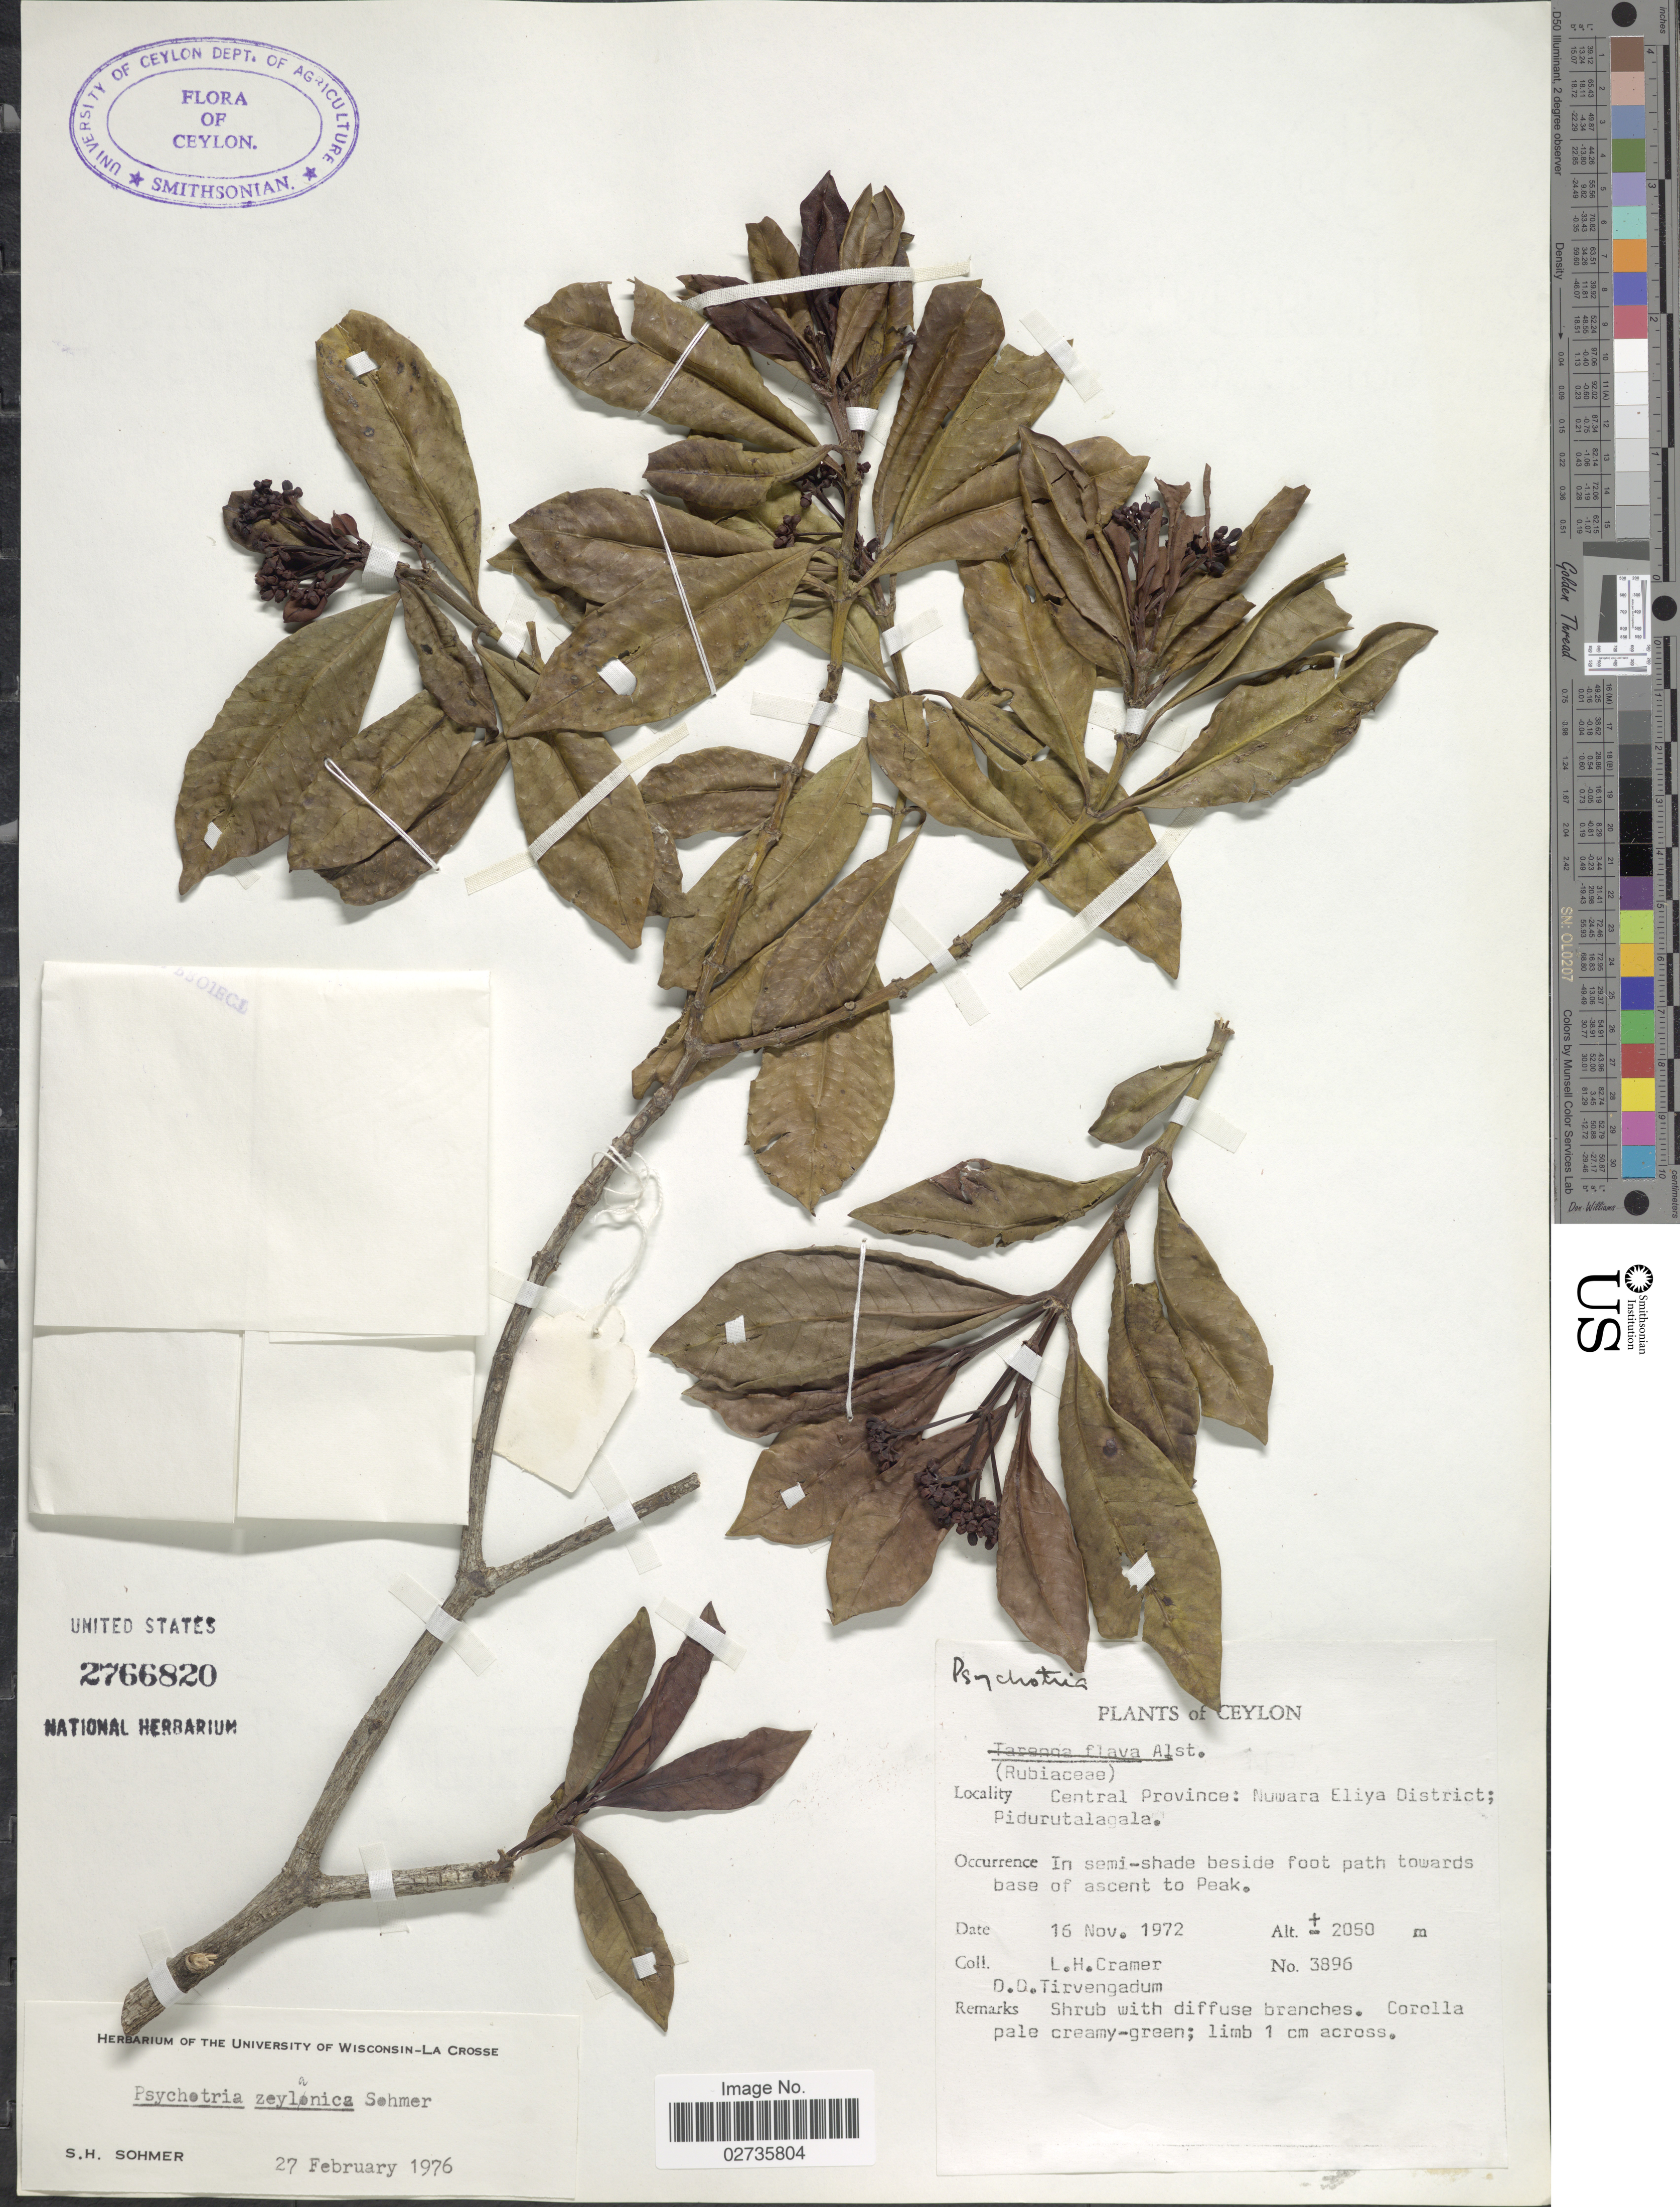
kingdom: Plantae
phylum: Tracheophyta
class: Magnoliopsida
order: Gentianales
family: Rubiaceae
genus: Psychotria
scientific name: Psychotria zeylanica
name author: Sohmer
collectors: L. H. Cramer & D. Tirvengadum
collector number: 3896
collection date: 1972-11-16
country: Sri Lanka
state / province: Central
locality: Ceylon, Nuwara Eliya District; Pidurutalagala, In semi-shade beside foot path towards base of ascent to Peak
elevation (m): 2050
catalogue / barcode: US 2766820